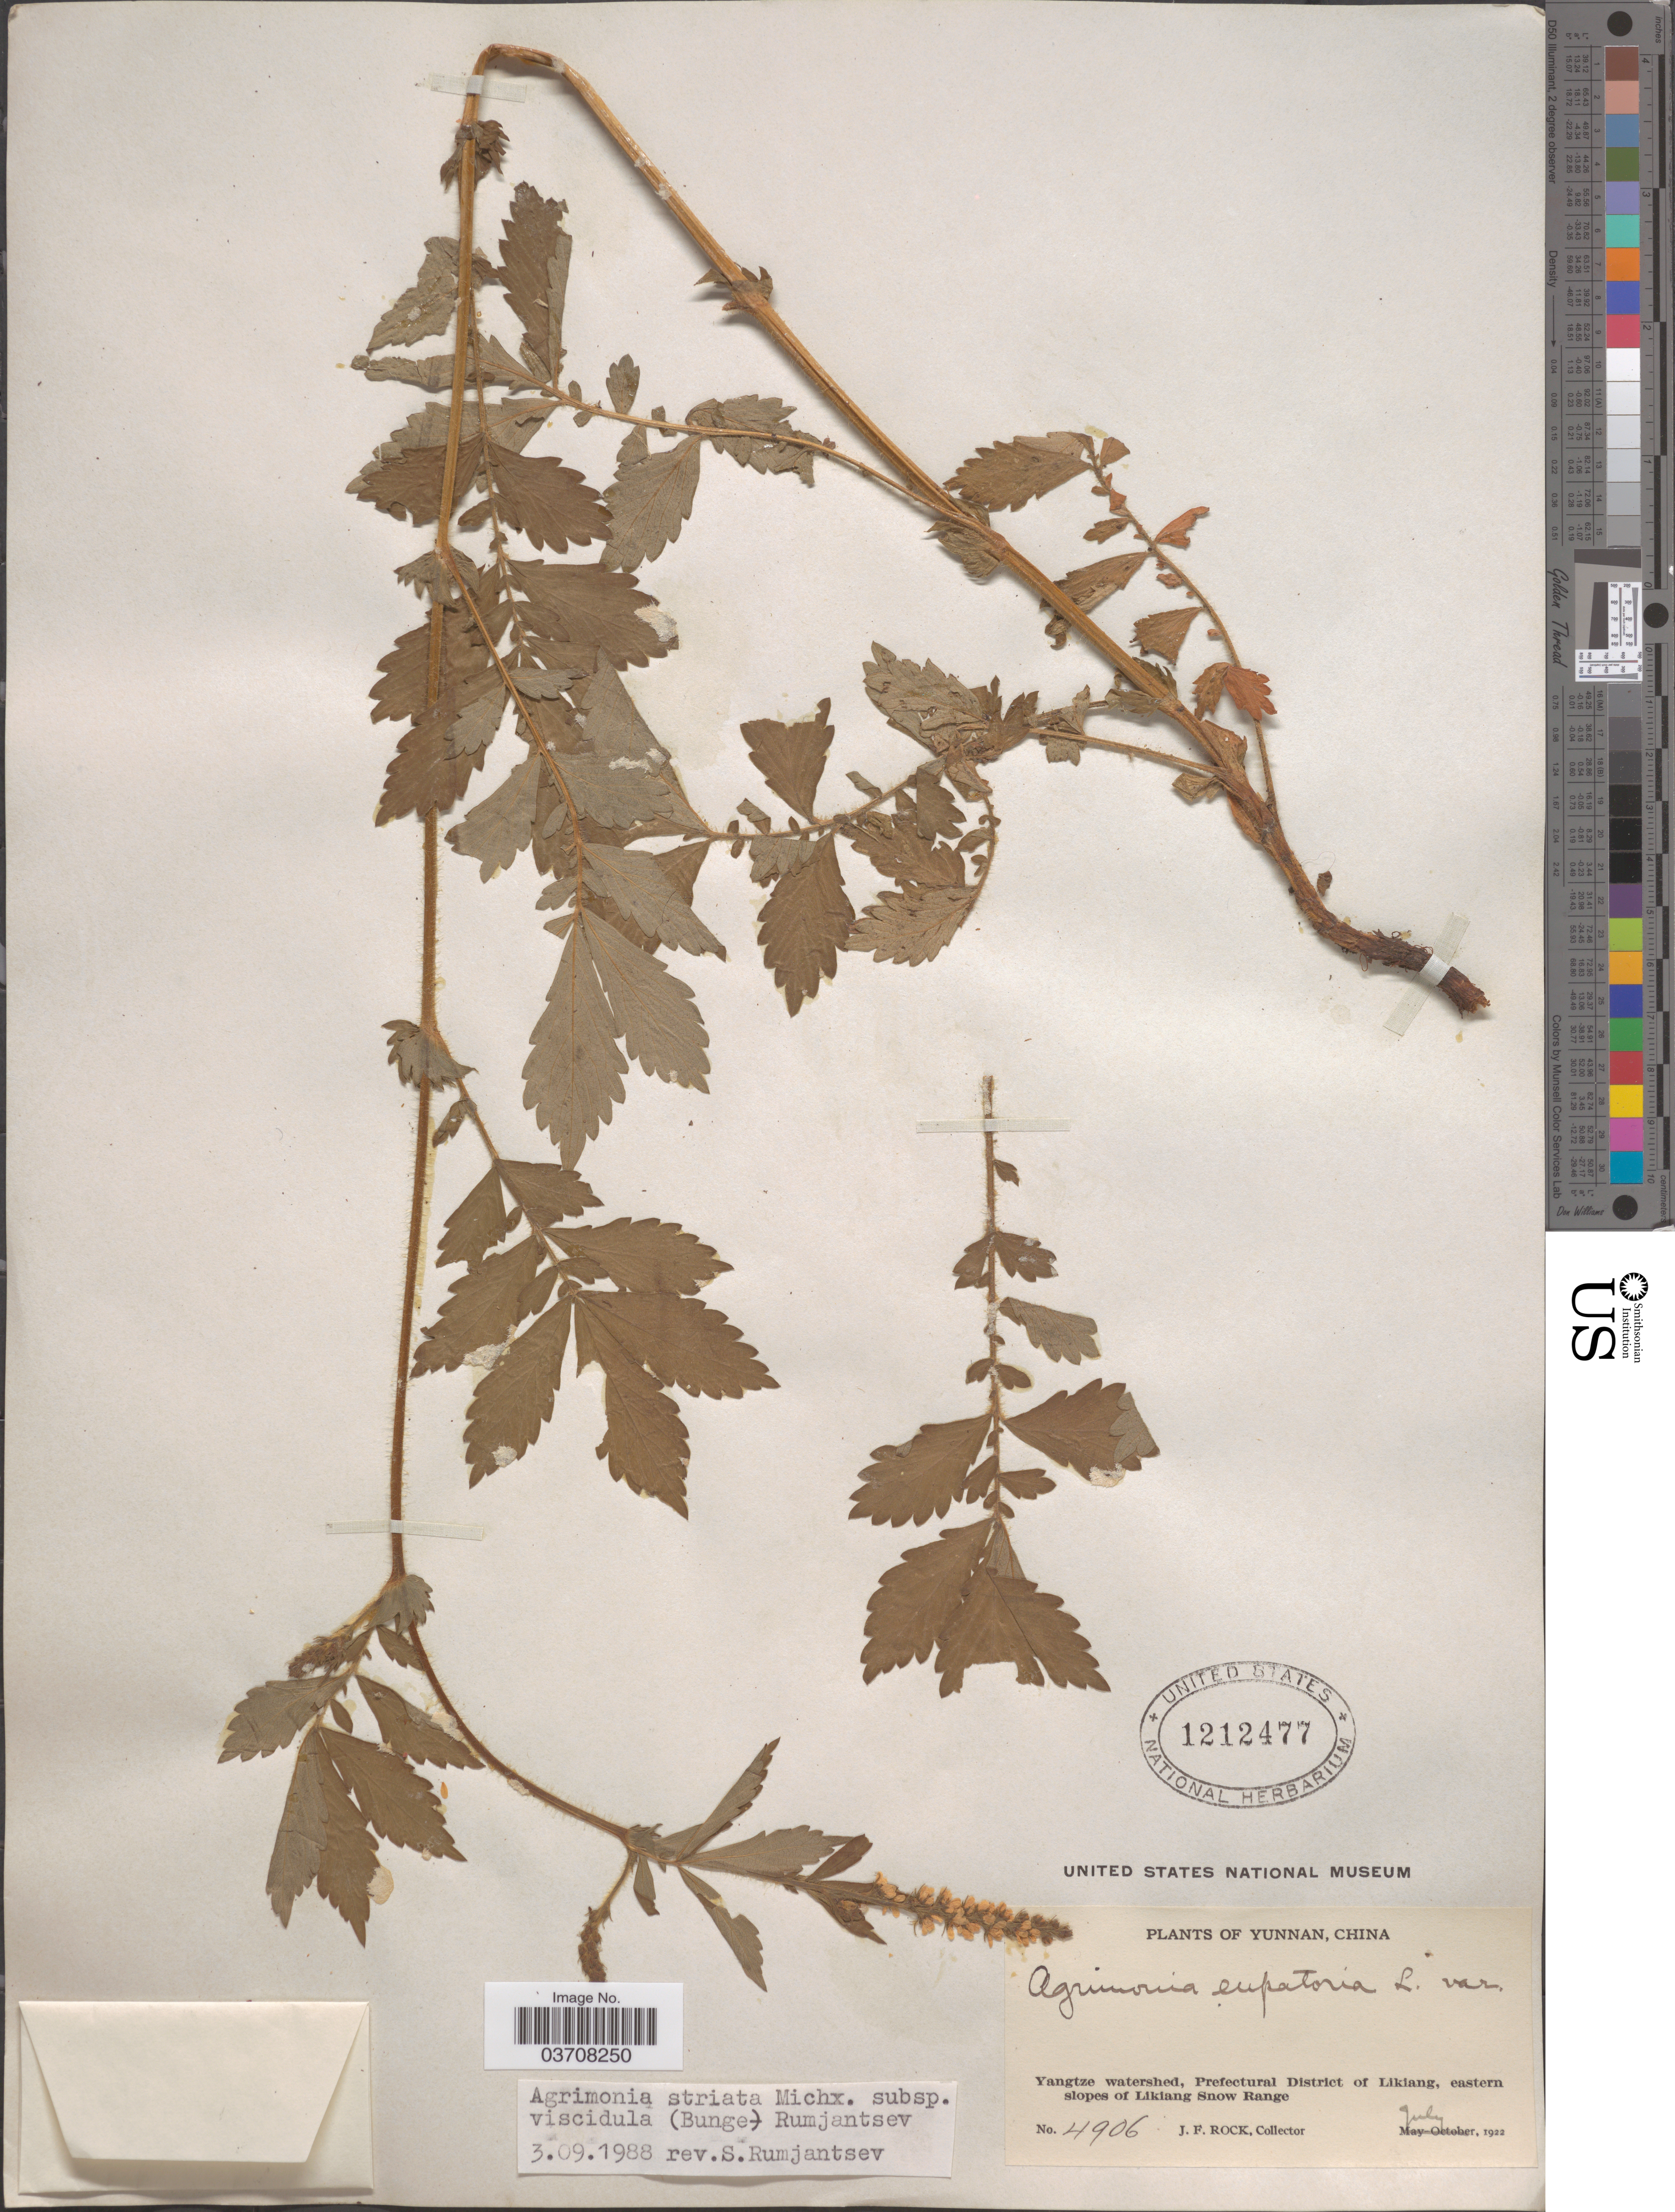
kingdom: Plantae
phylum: Tracheophyta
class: Magnoliopsida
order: Rosales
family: Rosaceae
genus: Agrimonia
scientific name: Agrimonia striata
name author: Michx.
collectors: J. Rock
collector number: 4906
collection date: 1922-07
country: China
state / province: Yunnan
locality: Yangtze watershed, Prefectural District of Likiang, eastern slopes of Likiang Snow Range.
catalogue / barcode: US 1212477